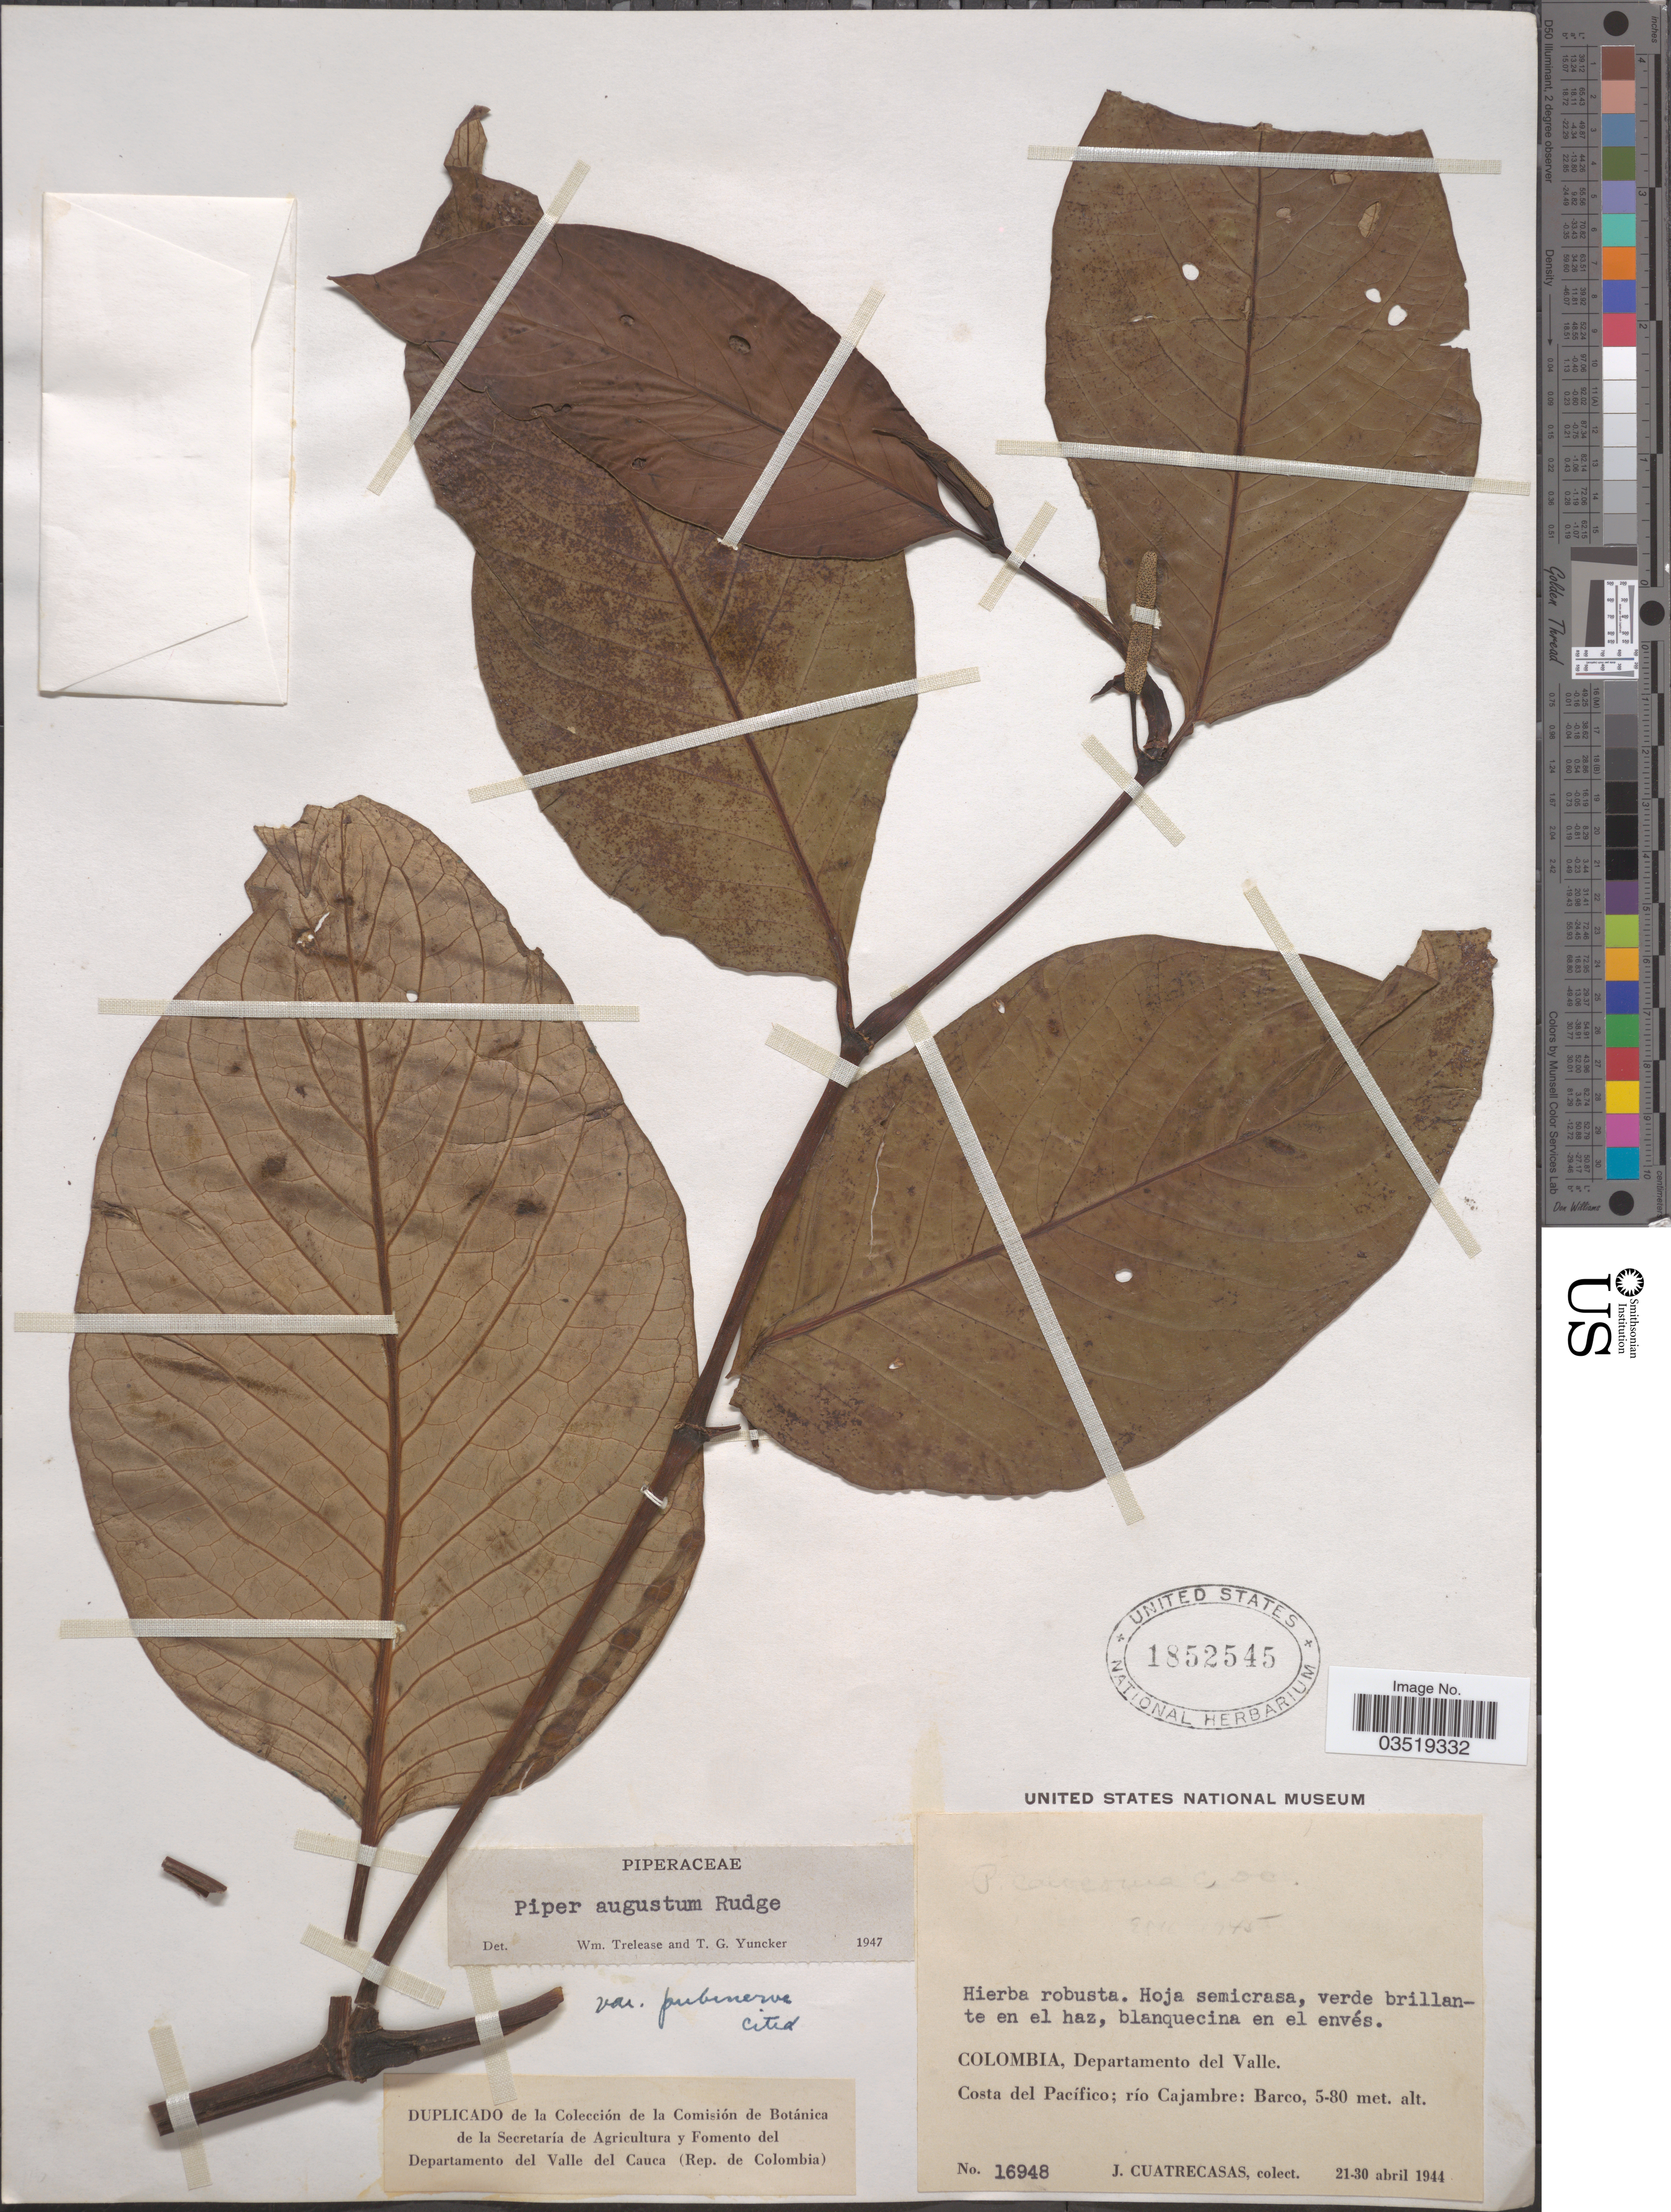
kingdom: Plantae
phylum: Tracheophyta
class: Magnoliopsida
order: Piperales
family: Piperaceae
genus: Piper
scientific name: Piper augustum var. pubinerve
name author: Trel. & Yunck.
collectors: J. Cuatrecasas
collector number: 16948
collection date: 1944-04-21/1944-04-30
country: Colombia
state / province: Valle del Cauca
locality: Departamento del Valle. Costa del Pacífico; río Cajambre: Barco.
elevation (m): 5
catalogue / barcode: US 1852545